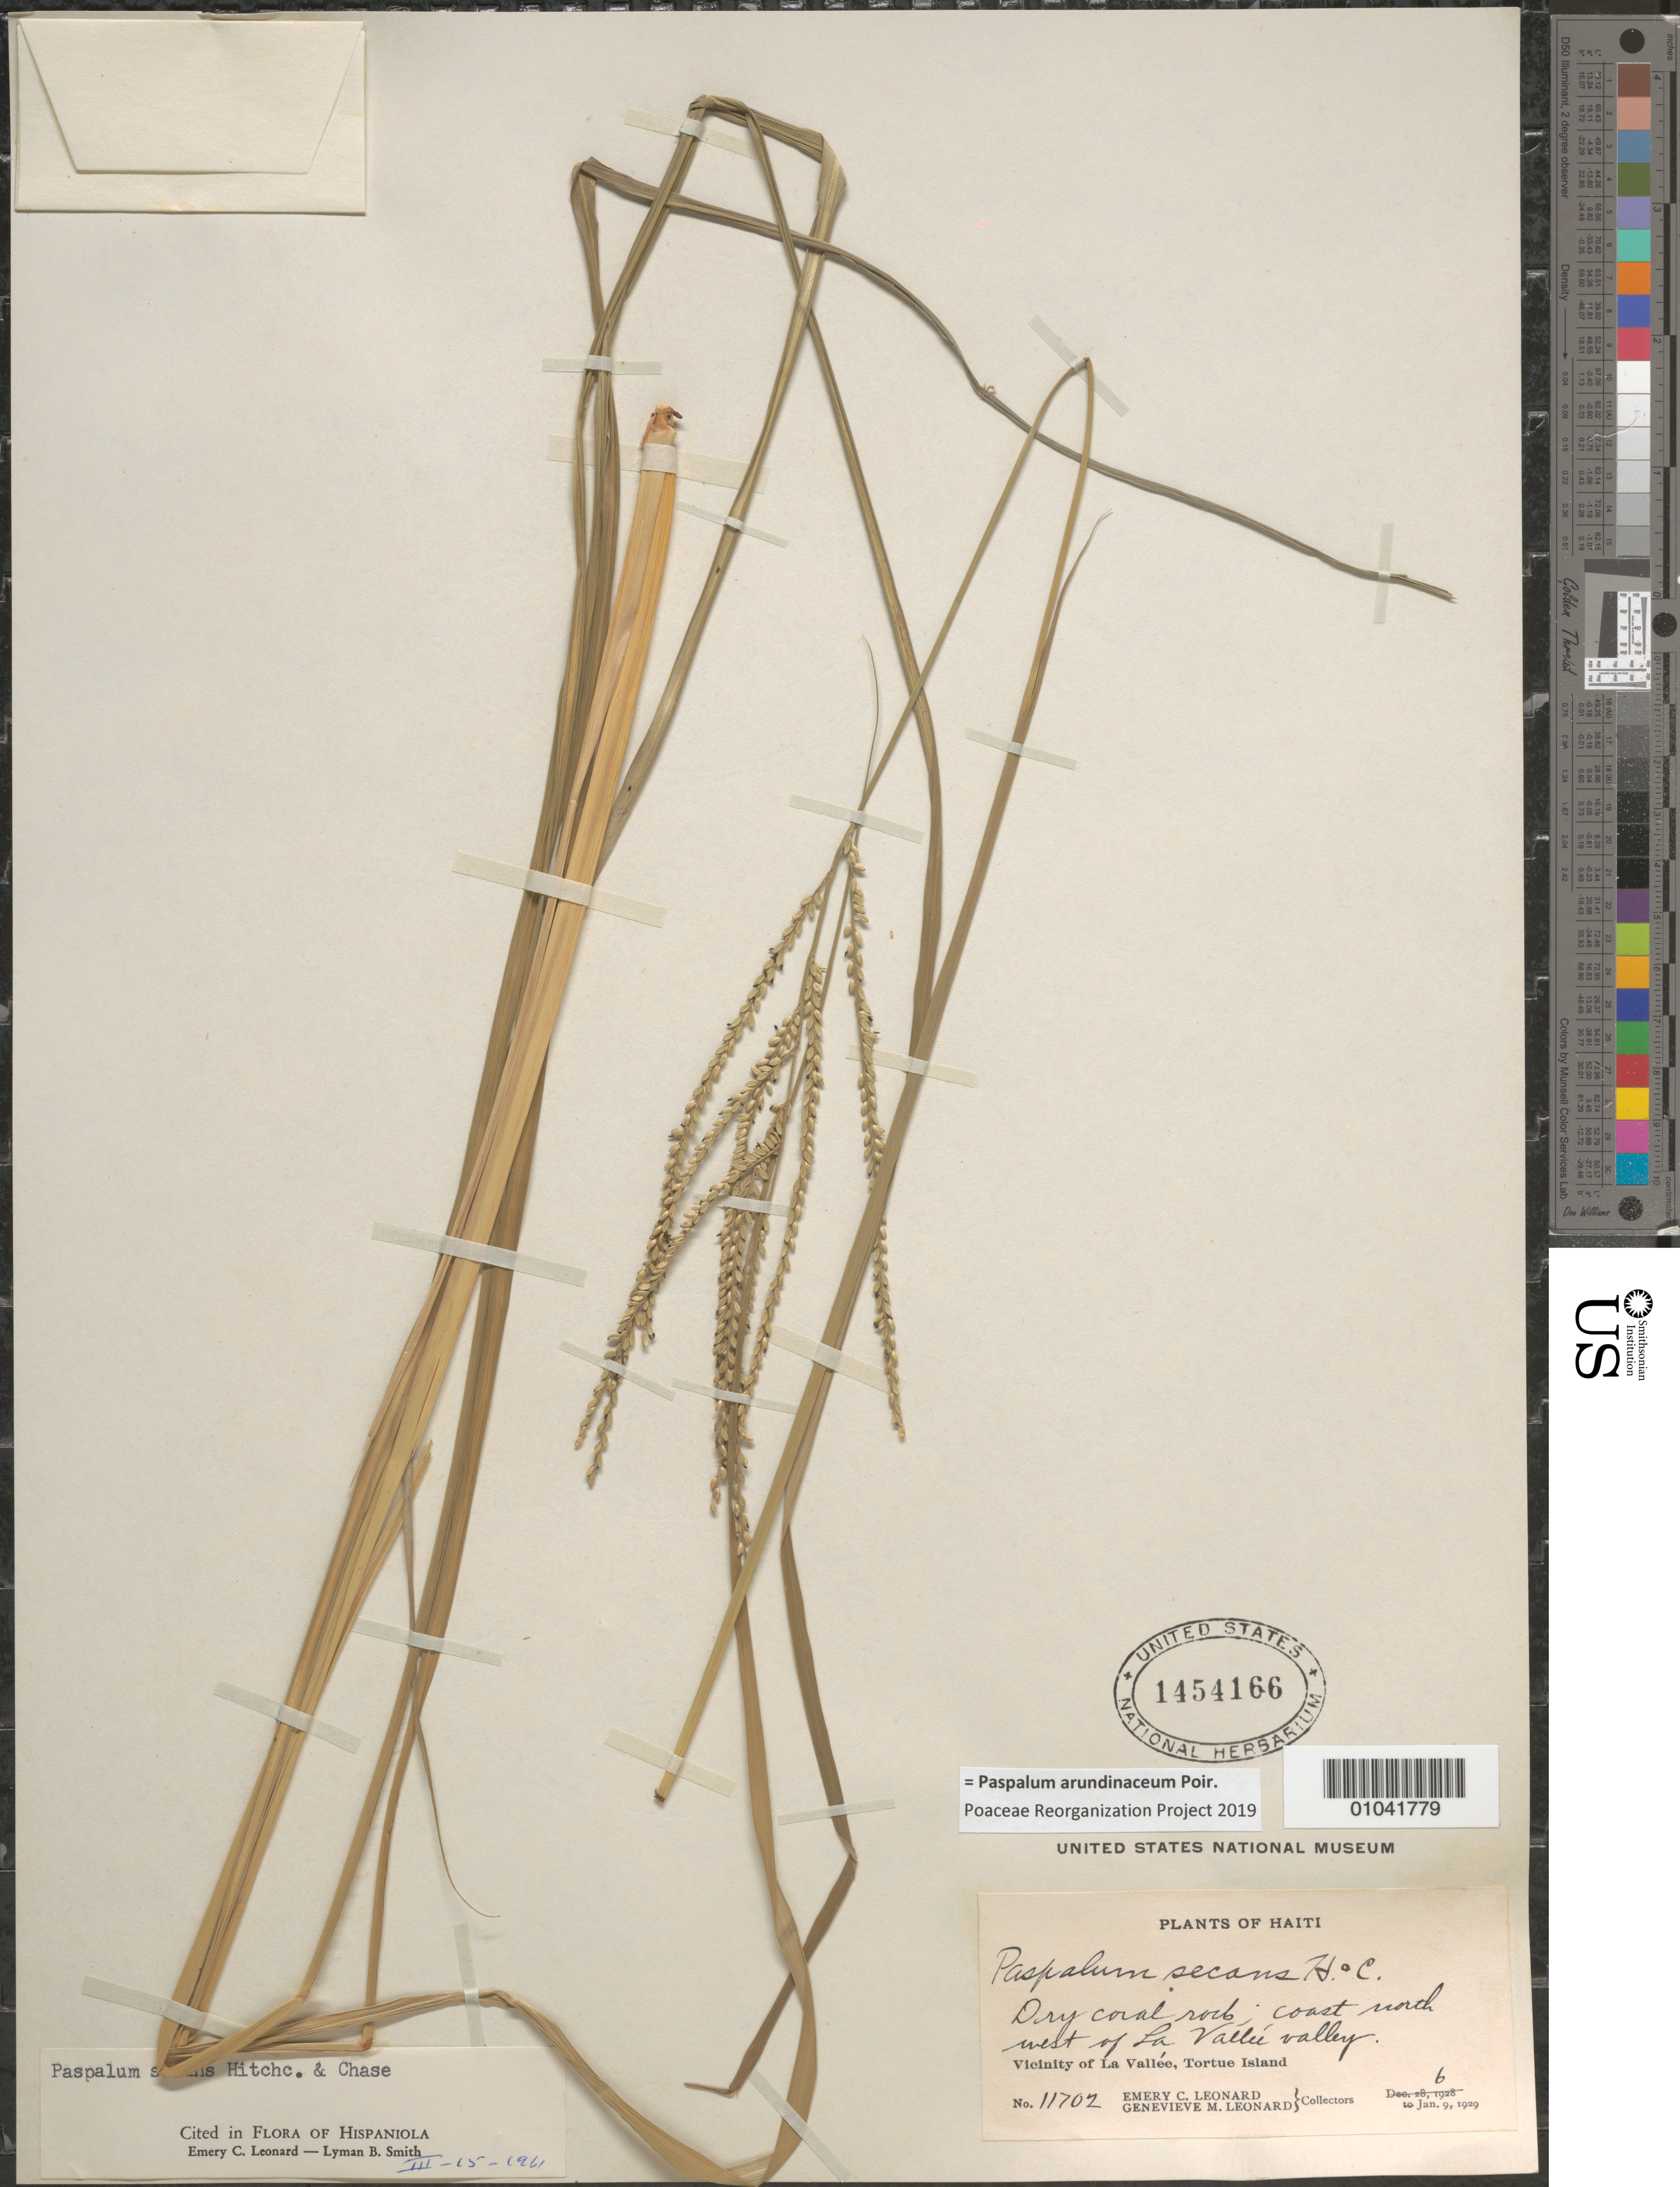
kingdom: Plantae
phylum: Tracheophyta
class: Liliopsida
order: Poales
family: Poaceae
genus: Paspalum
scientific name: Paspalum secans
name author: Hitchc. & Chase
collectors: E. C. Leonard & G. M. Leonard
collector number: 11702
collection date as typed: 06 Dec 1929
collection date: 1929-12-06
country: Haiti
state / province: Nord-Óuest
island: Île de la Tortue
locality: Vicinity of La Vallee, Tortue Island, NW of La Valle valley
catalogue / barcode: US 1454166